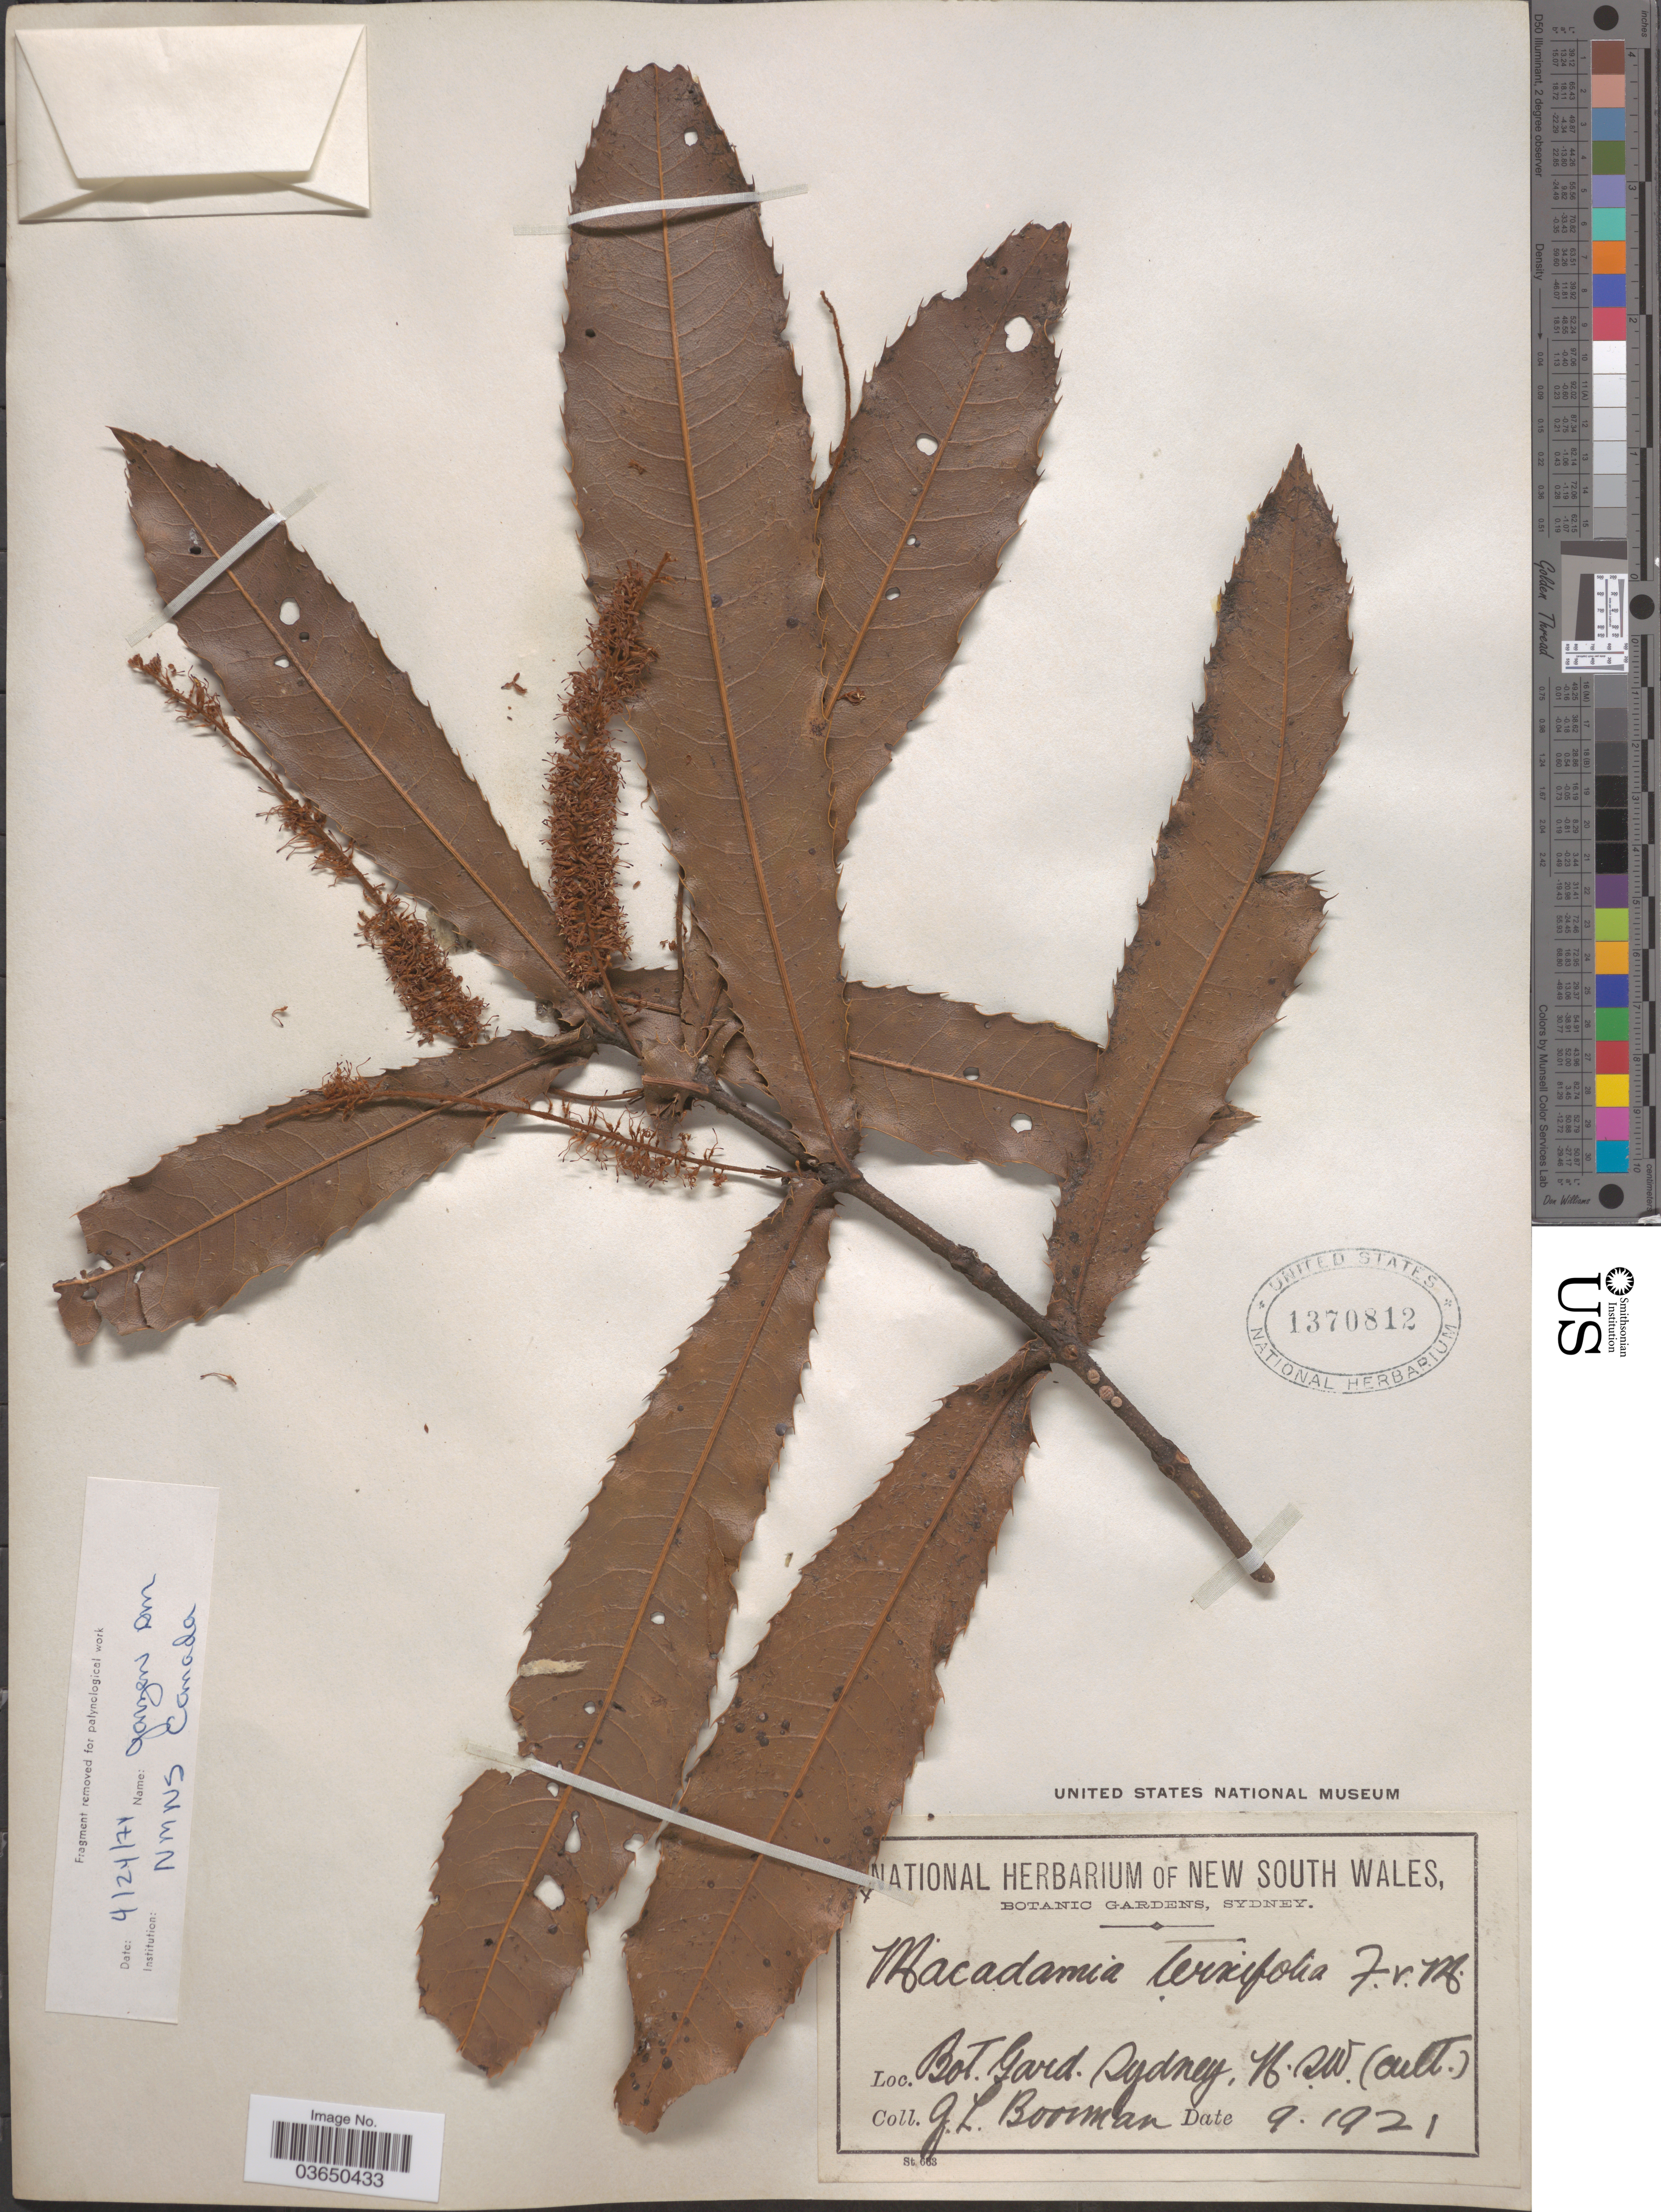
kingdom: Plantae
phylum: Tracheophyta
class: Magnoliopsida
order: Proteales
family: Proteaceae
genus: Macadamia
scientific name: Macadamia ternifolia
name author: F. Muell.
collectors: J. Boorman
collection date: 1921-09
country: Australia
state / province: New South Wales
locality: Bot. Gard. Sydney.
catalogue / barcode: US 1370812